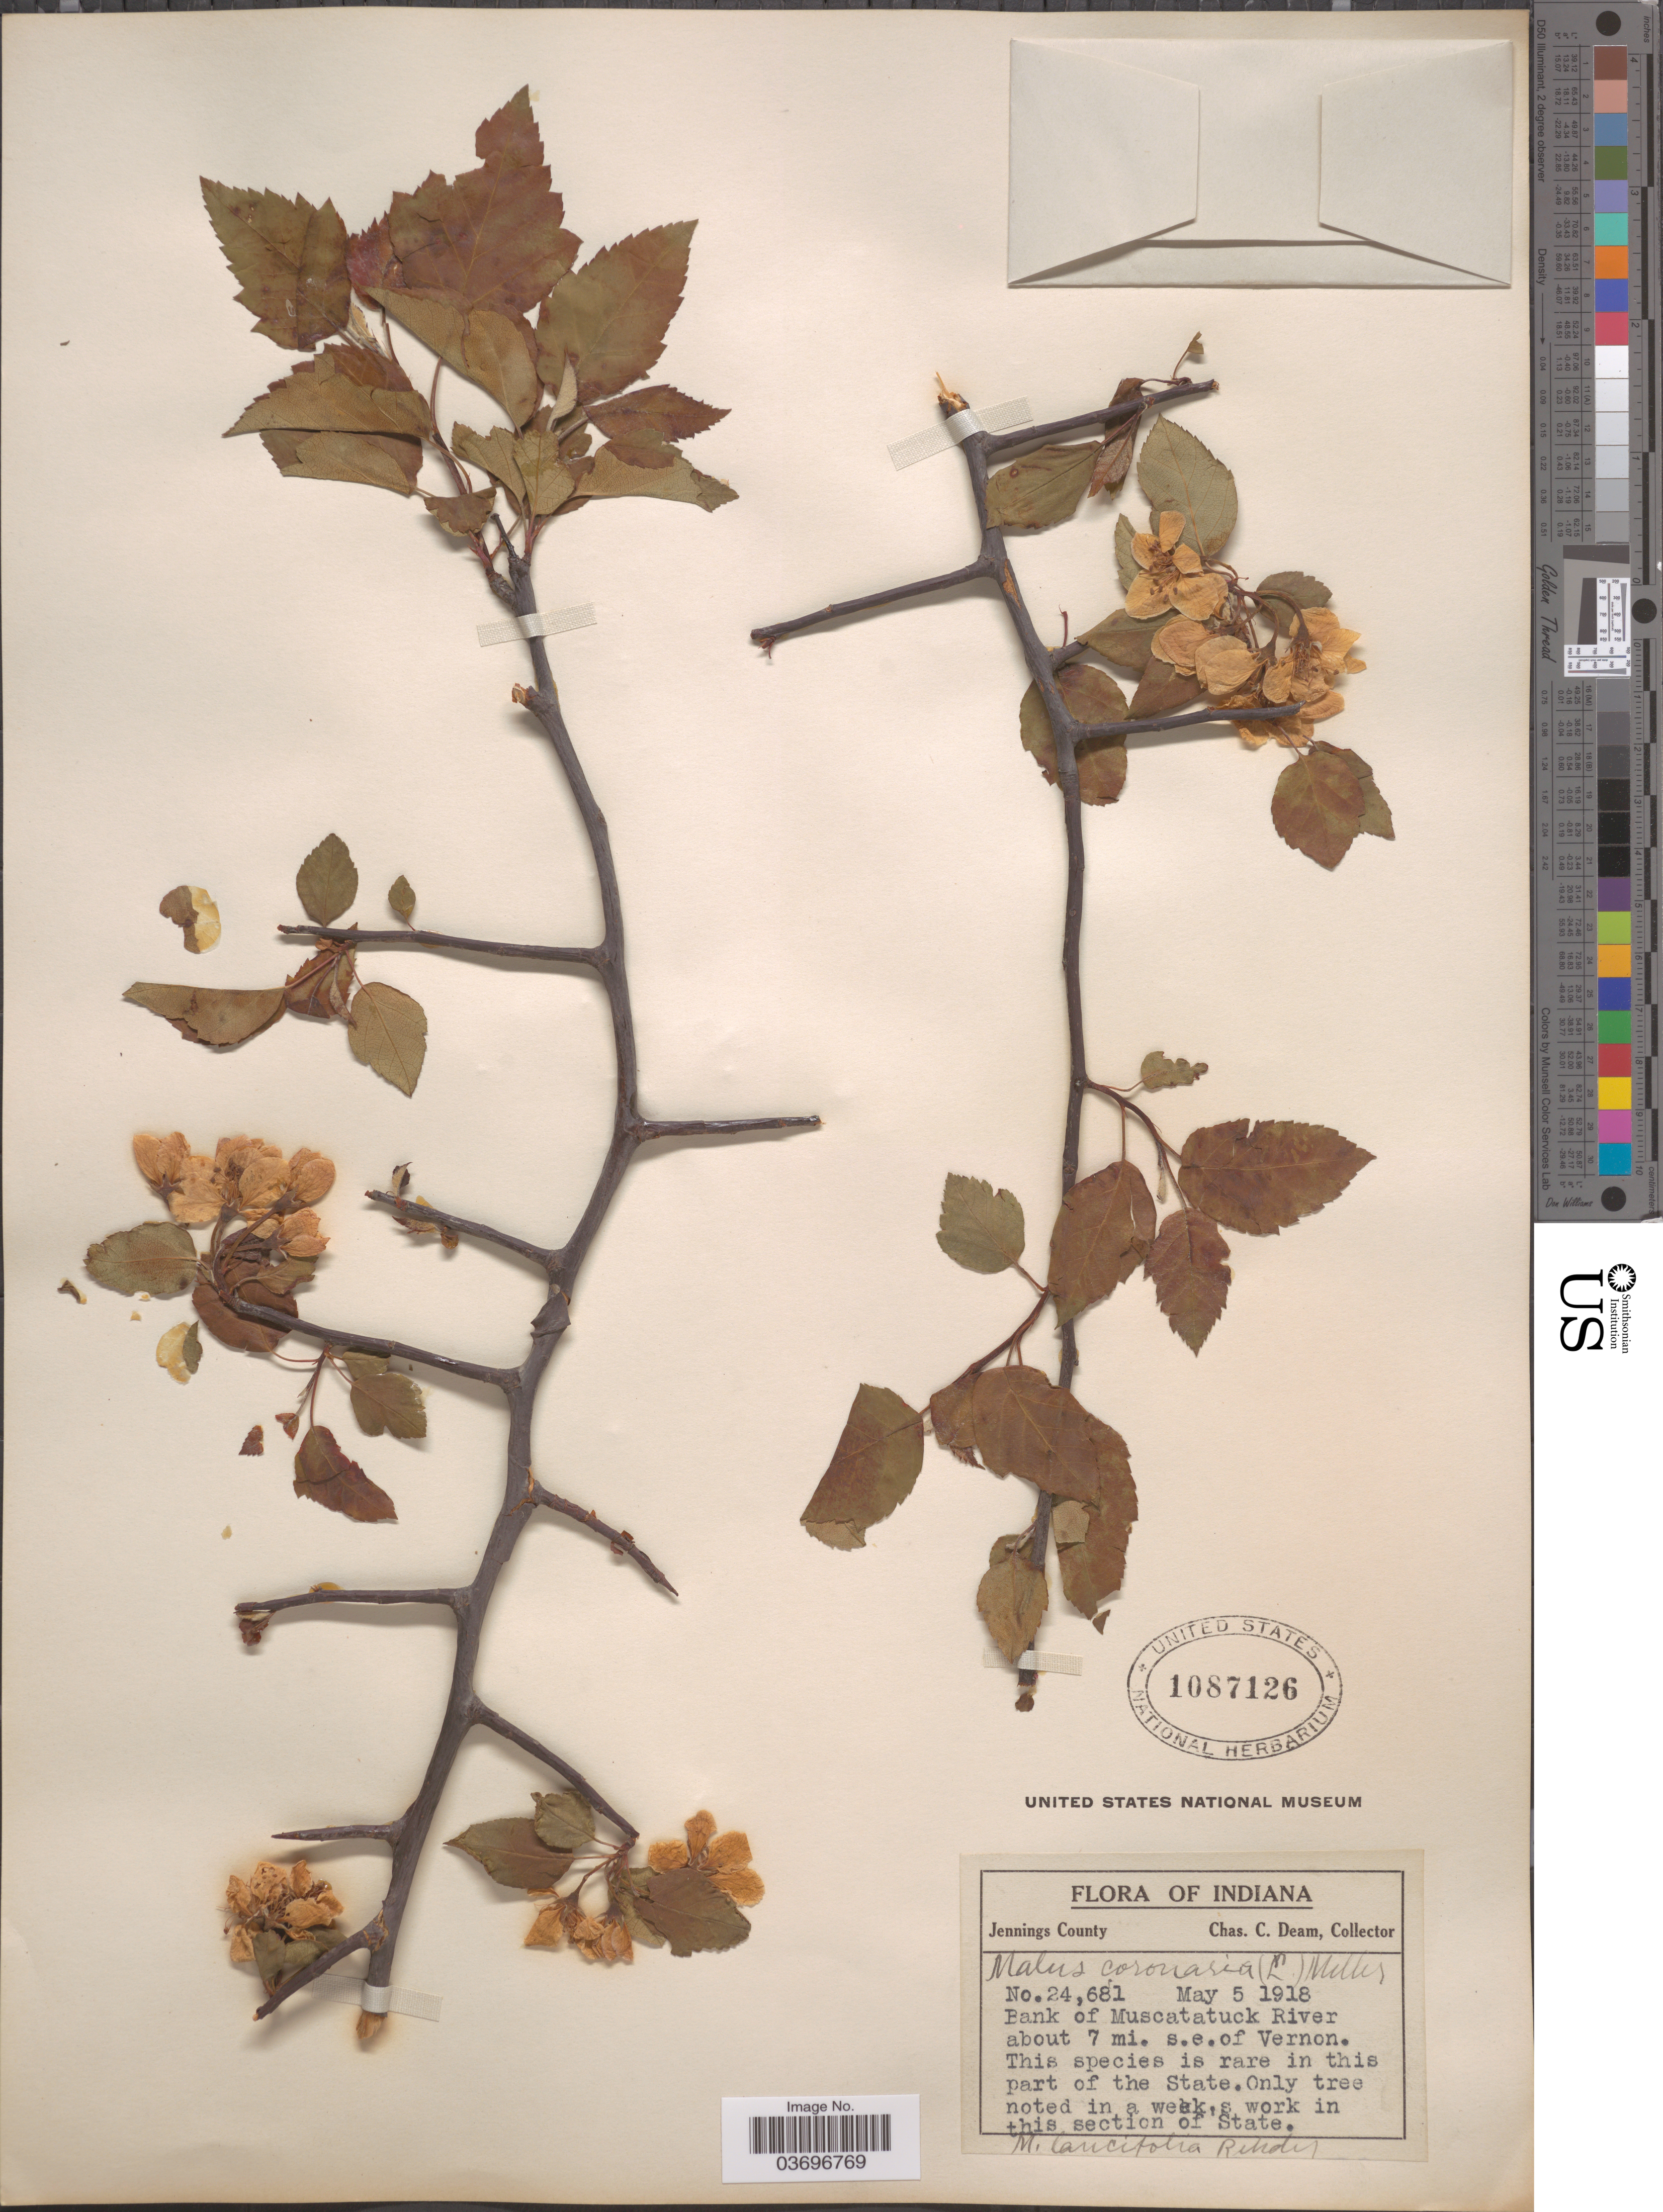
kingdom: Plantae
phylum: Tracheophyta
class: Magnoliopsida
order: Rosales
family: Rosaceae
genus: Malus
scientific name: Malus coronaria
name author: (L.) Mill.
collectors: C. C. Deam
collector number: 24681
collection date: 1918-05-05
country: United States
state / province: Indiana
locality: Jennings County. Bank of Muscatatuck River about 7 mi. s.e.of Vernon.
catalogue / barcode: US 1087126